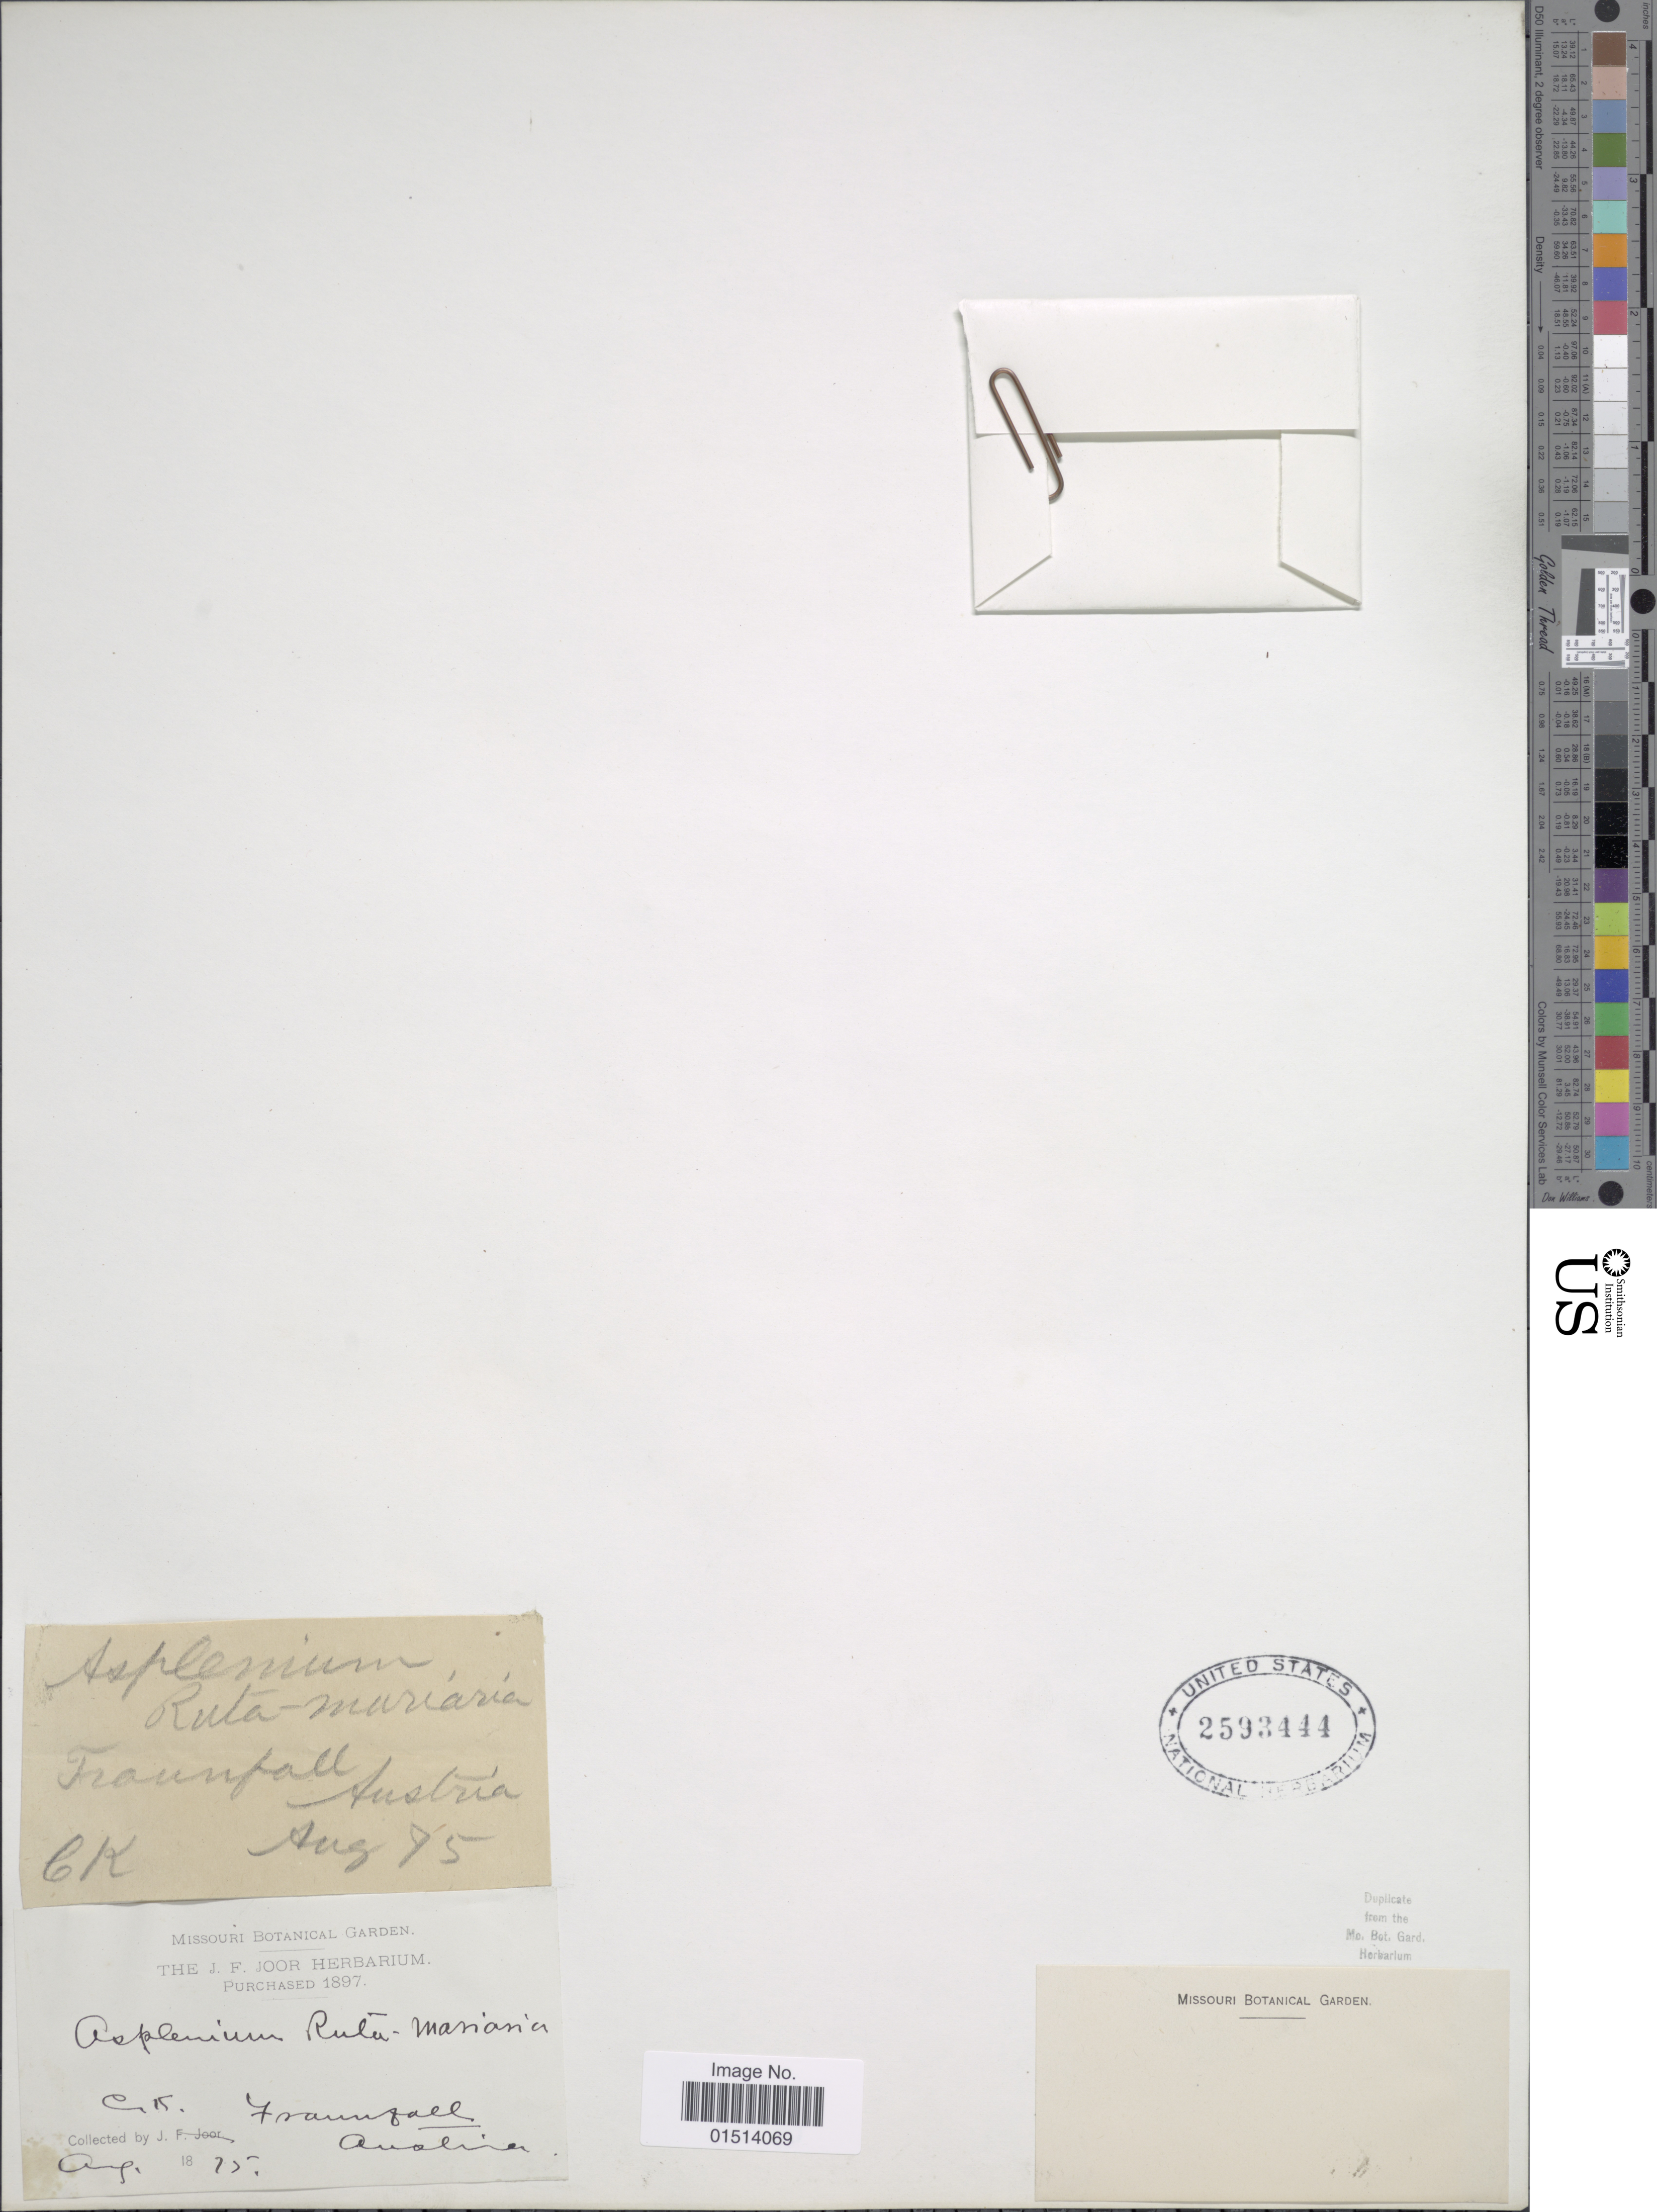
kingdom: Plantae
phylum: Tracheophyta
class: Polypodiopsida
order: Polypodiales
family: Aspleniaceae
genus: Asplenium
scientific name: Asplenium ruta-muraria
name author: L.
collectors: ex herb. J.F. Joor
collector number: c15?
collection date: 1875-08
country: Austria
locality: Fraunfall, Austria [interpreted]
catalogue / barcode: US 2593444